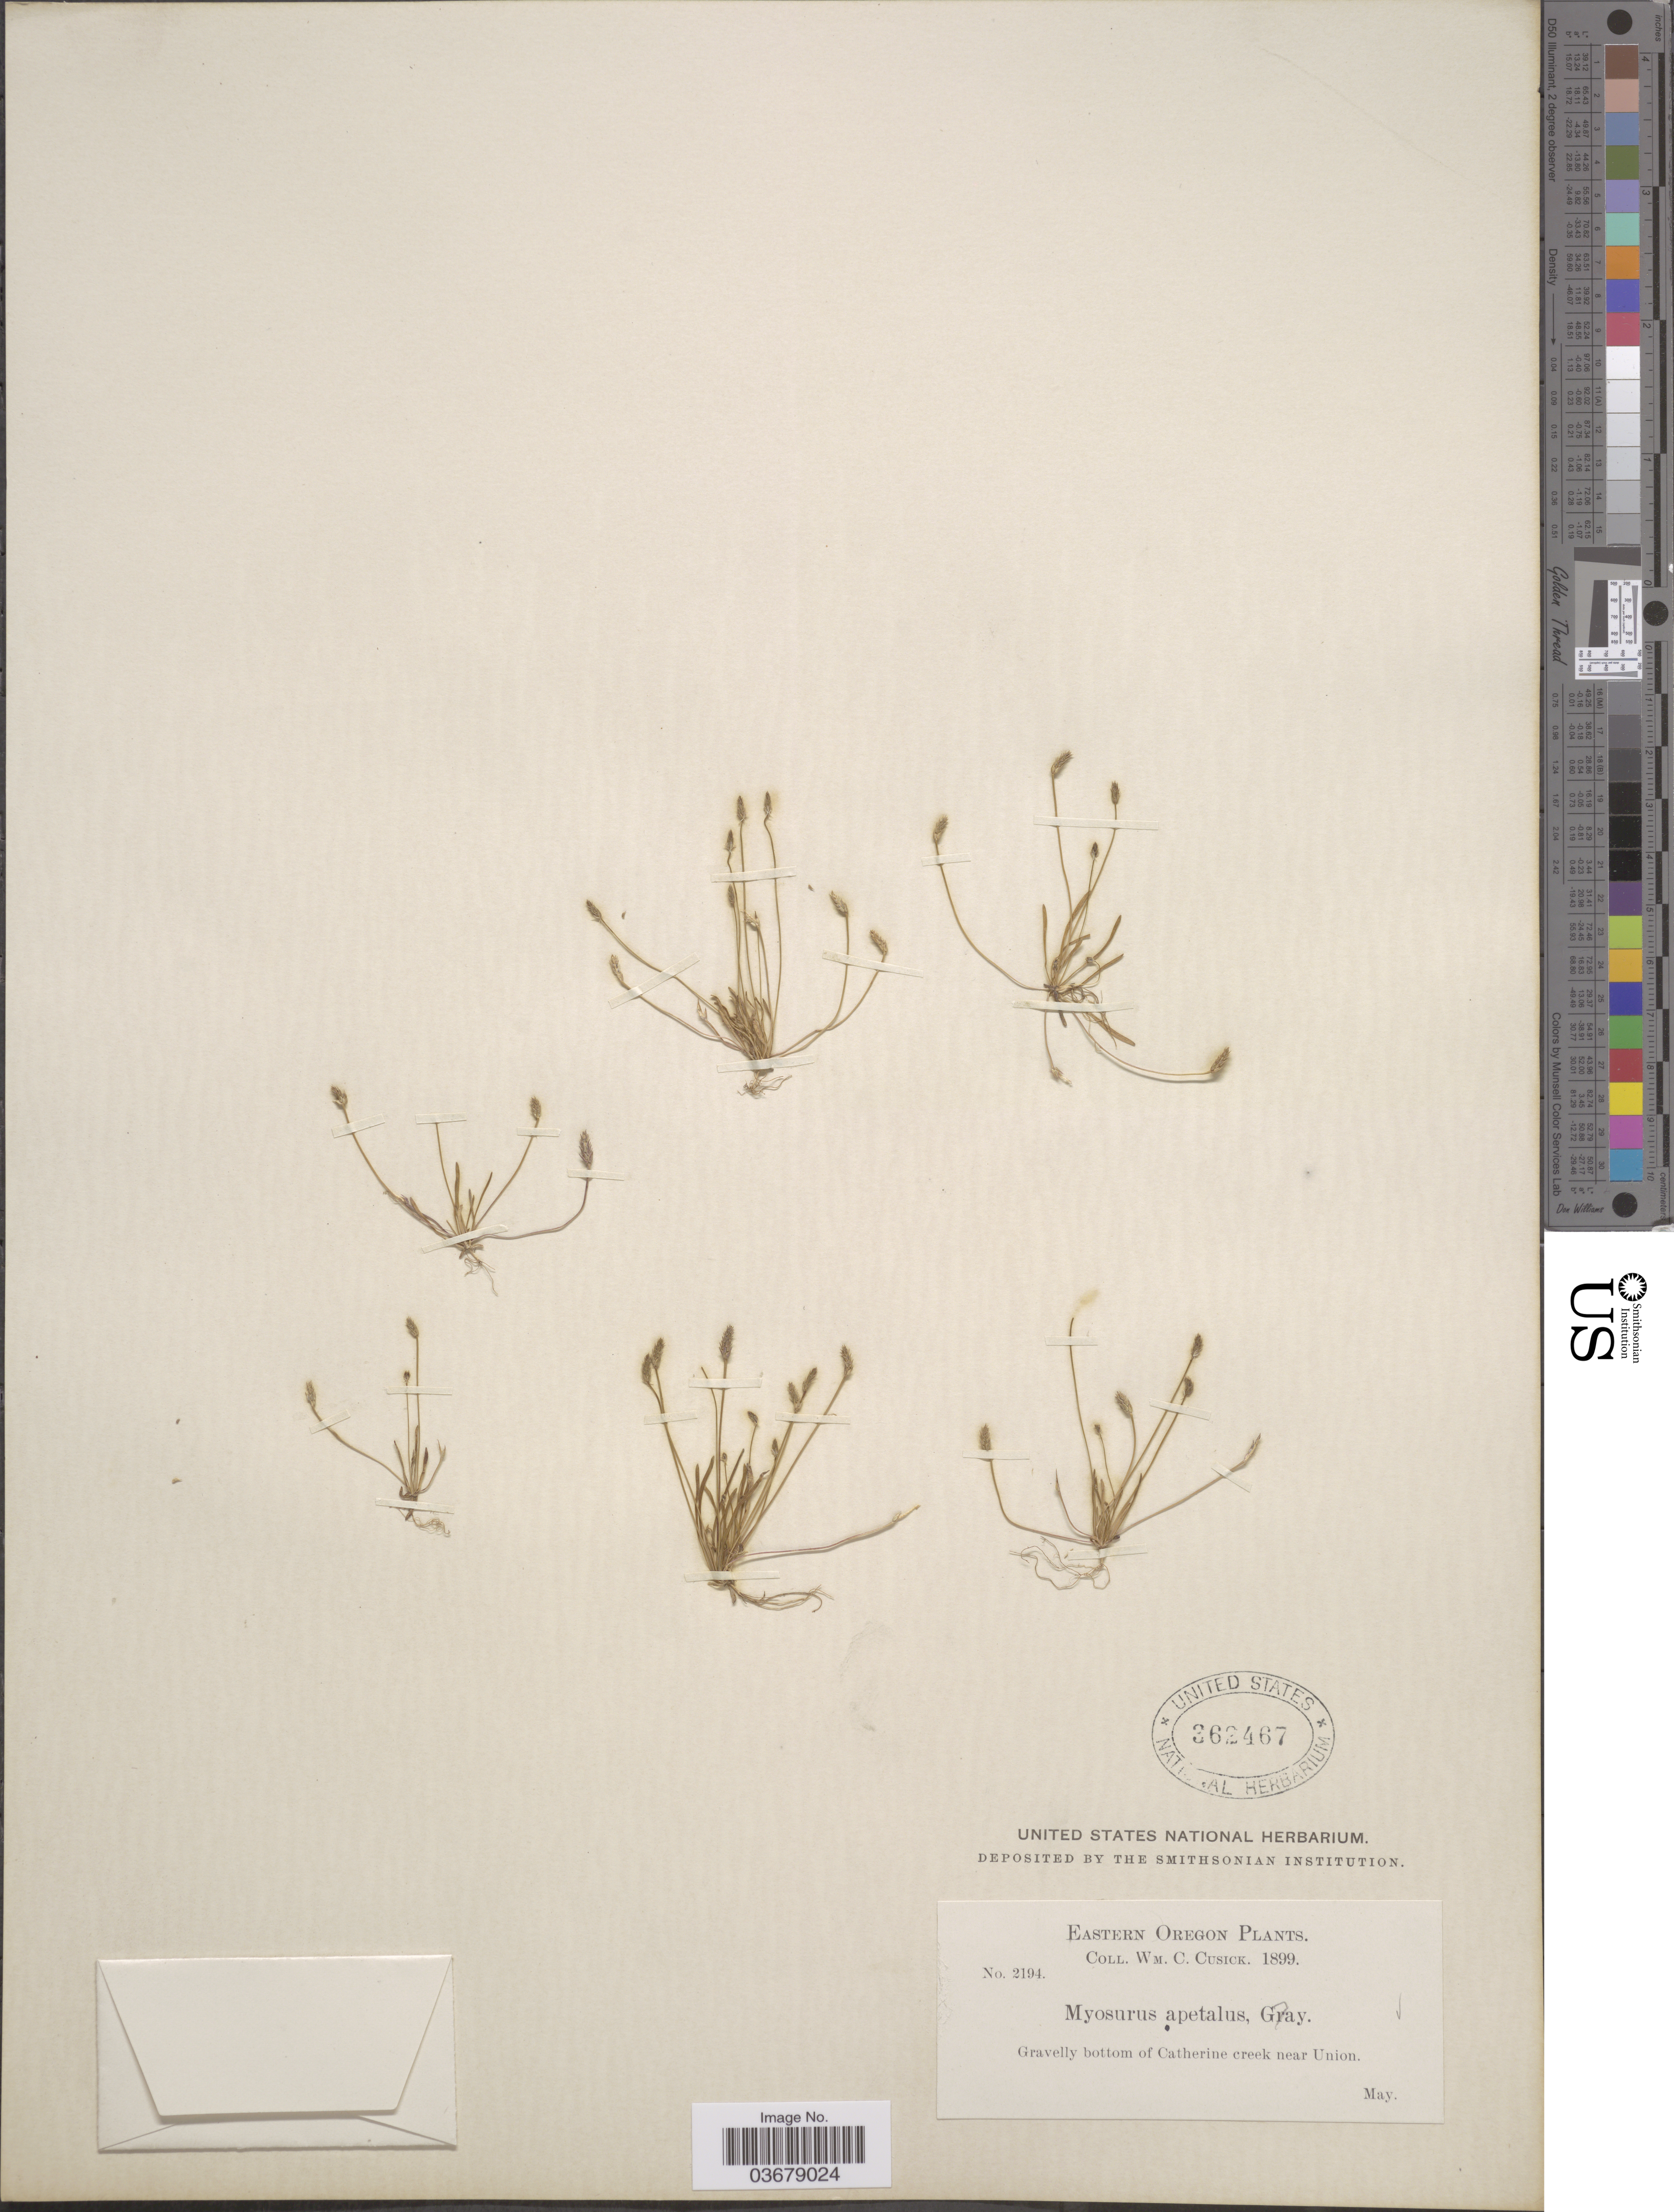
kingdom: Plantae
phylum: Tracheophyta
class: Magnoliopsida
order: Ranunculales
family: Ranunculaceae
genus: Myosurus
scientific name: Myosurus aristatus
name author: Benth.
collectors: W. C. Cusick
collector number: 2194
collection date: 1899-05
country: United States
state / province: Oregon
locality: Eastern Oregon, gravelly bottom of Catherine creek near Union.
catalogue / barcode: US 362467